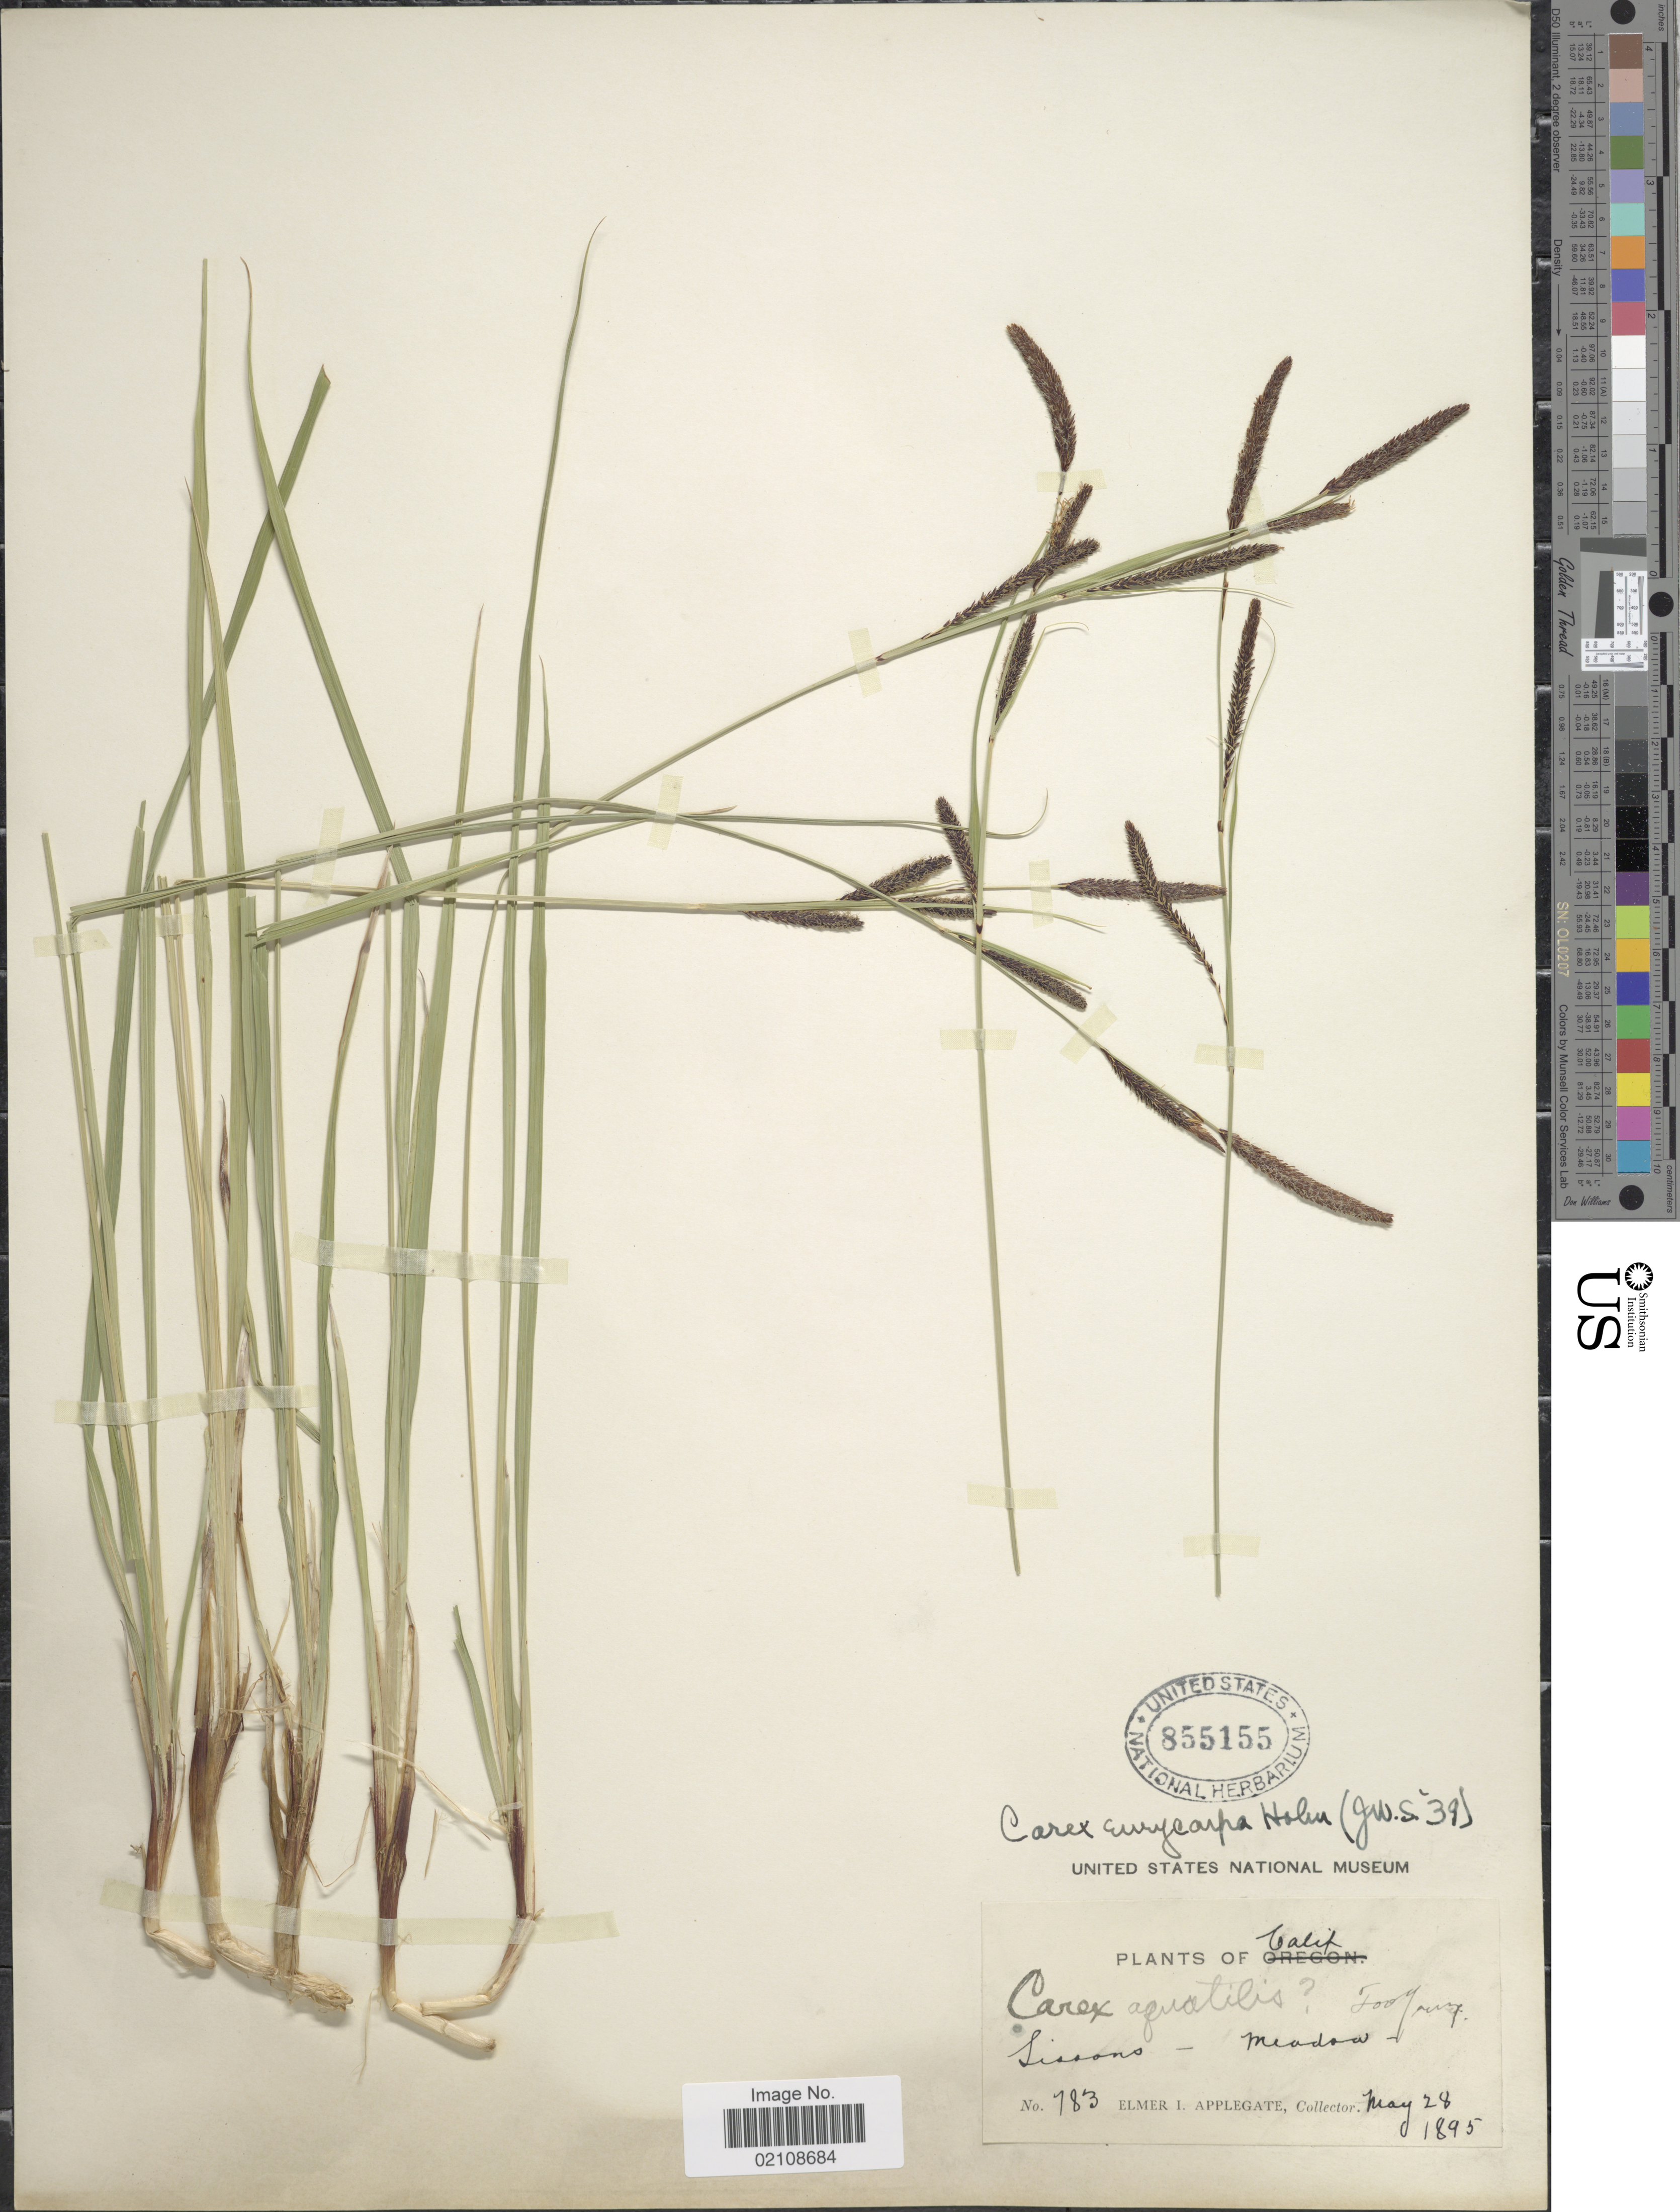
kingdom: Plantae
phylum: Tracheophyta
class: Liliopsida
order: Poales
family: Cyperaceae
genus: Carex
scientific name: Carex angustata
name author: Boott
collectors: E. I. Applegate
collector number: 783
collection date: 1895-05-28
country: United States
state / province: California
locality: Lissons, meadow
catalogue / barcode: US 855155